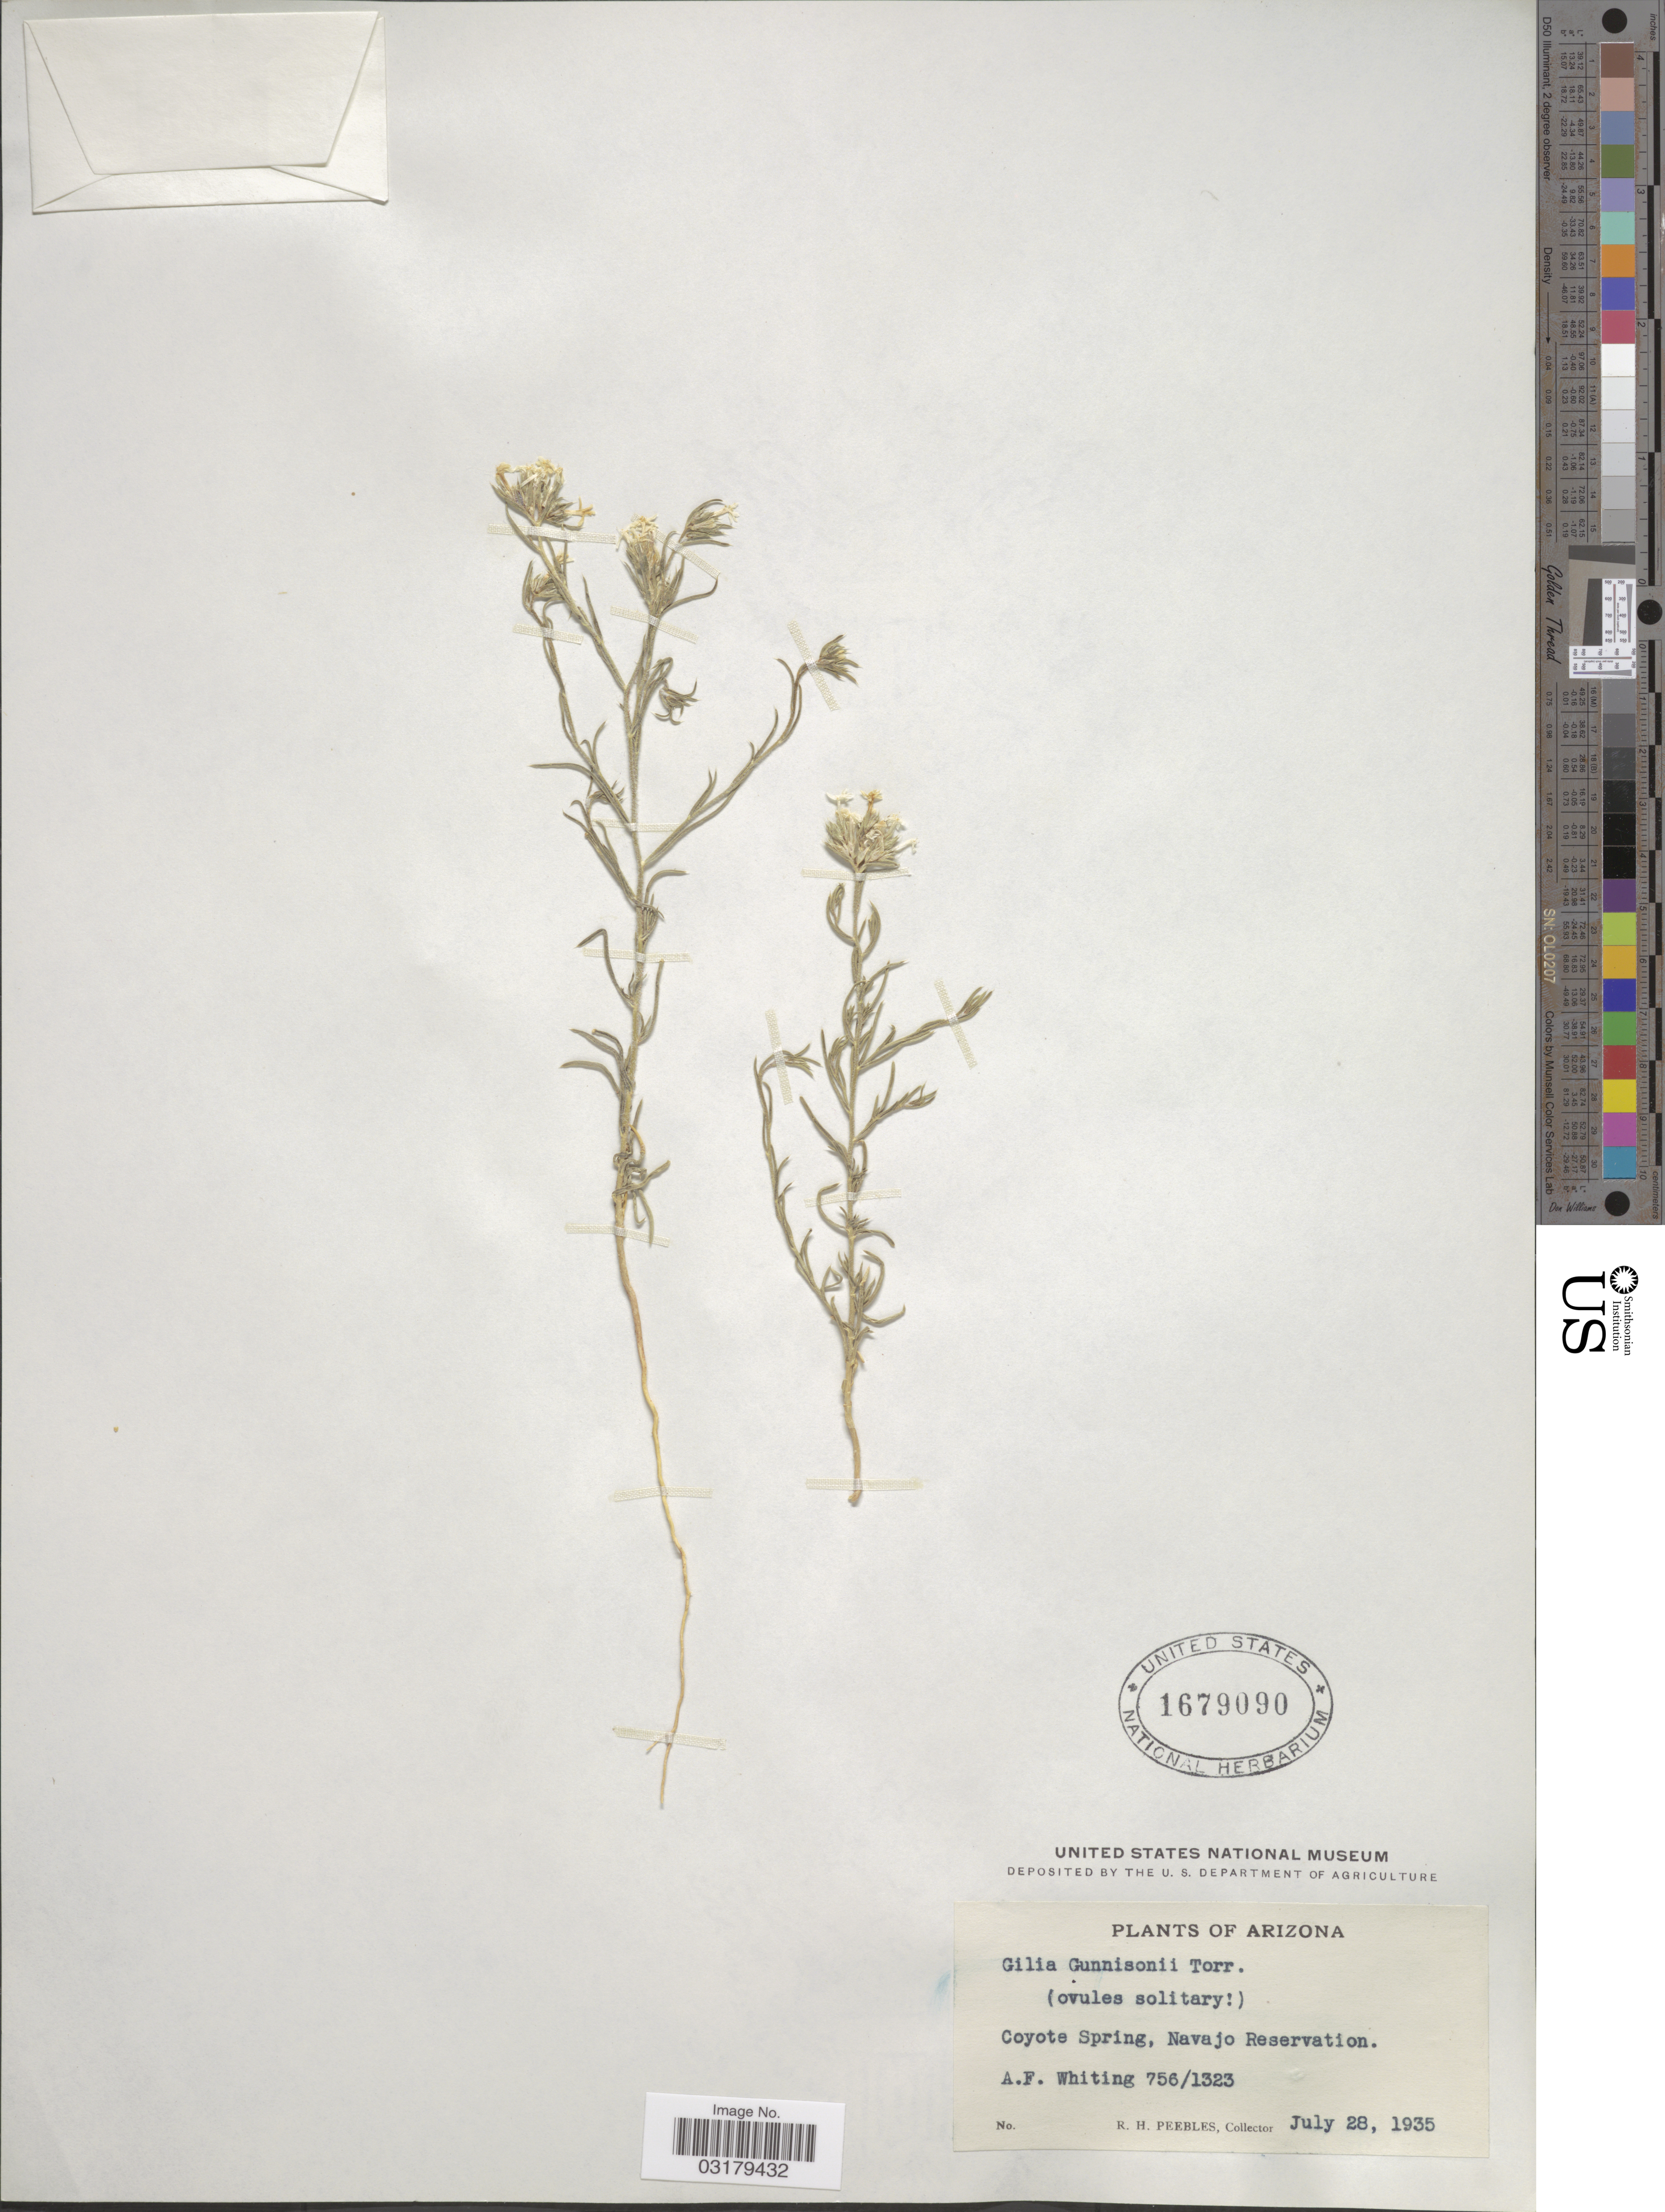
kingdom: Plantae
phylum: Tracheophyta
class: Magnoliopsida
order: Ericales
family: Polemoniaceae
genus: Ipomopsis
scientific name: Ipomopsis gunnisonii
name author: (Torr. & A. Gray) V.E. Grant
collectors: R. H. Peebles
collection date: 1935-07-28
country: United States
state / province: Arizona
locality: Coyote Spring, Navajo Reservation.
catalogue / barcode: US 1679090